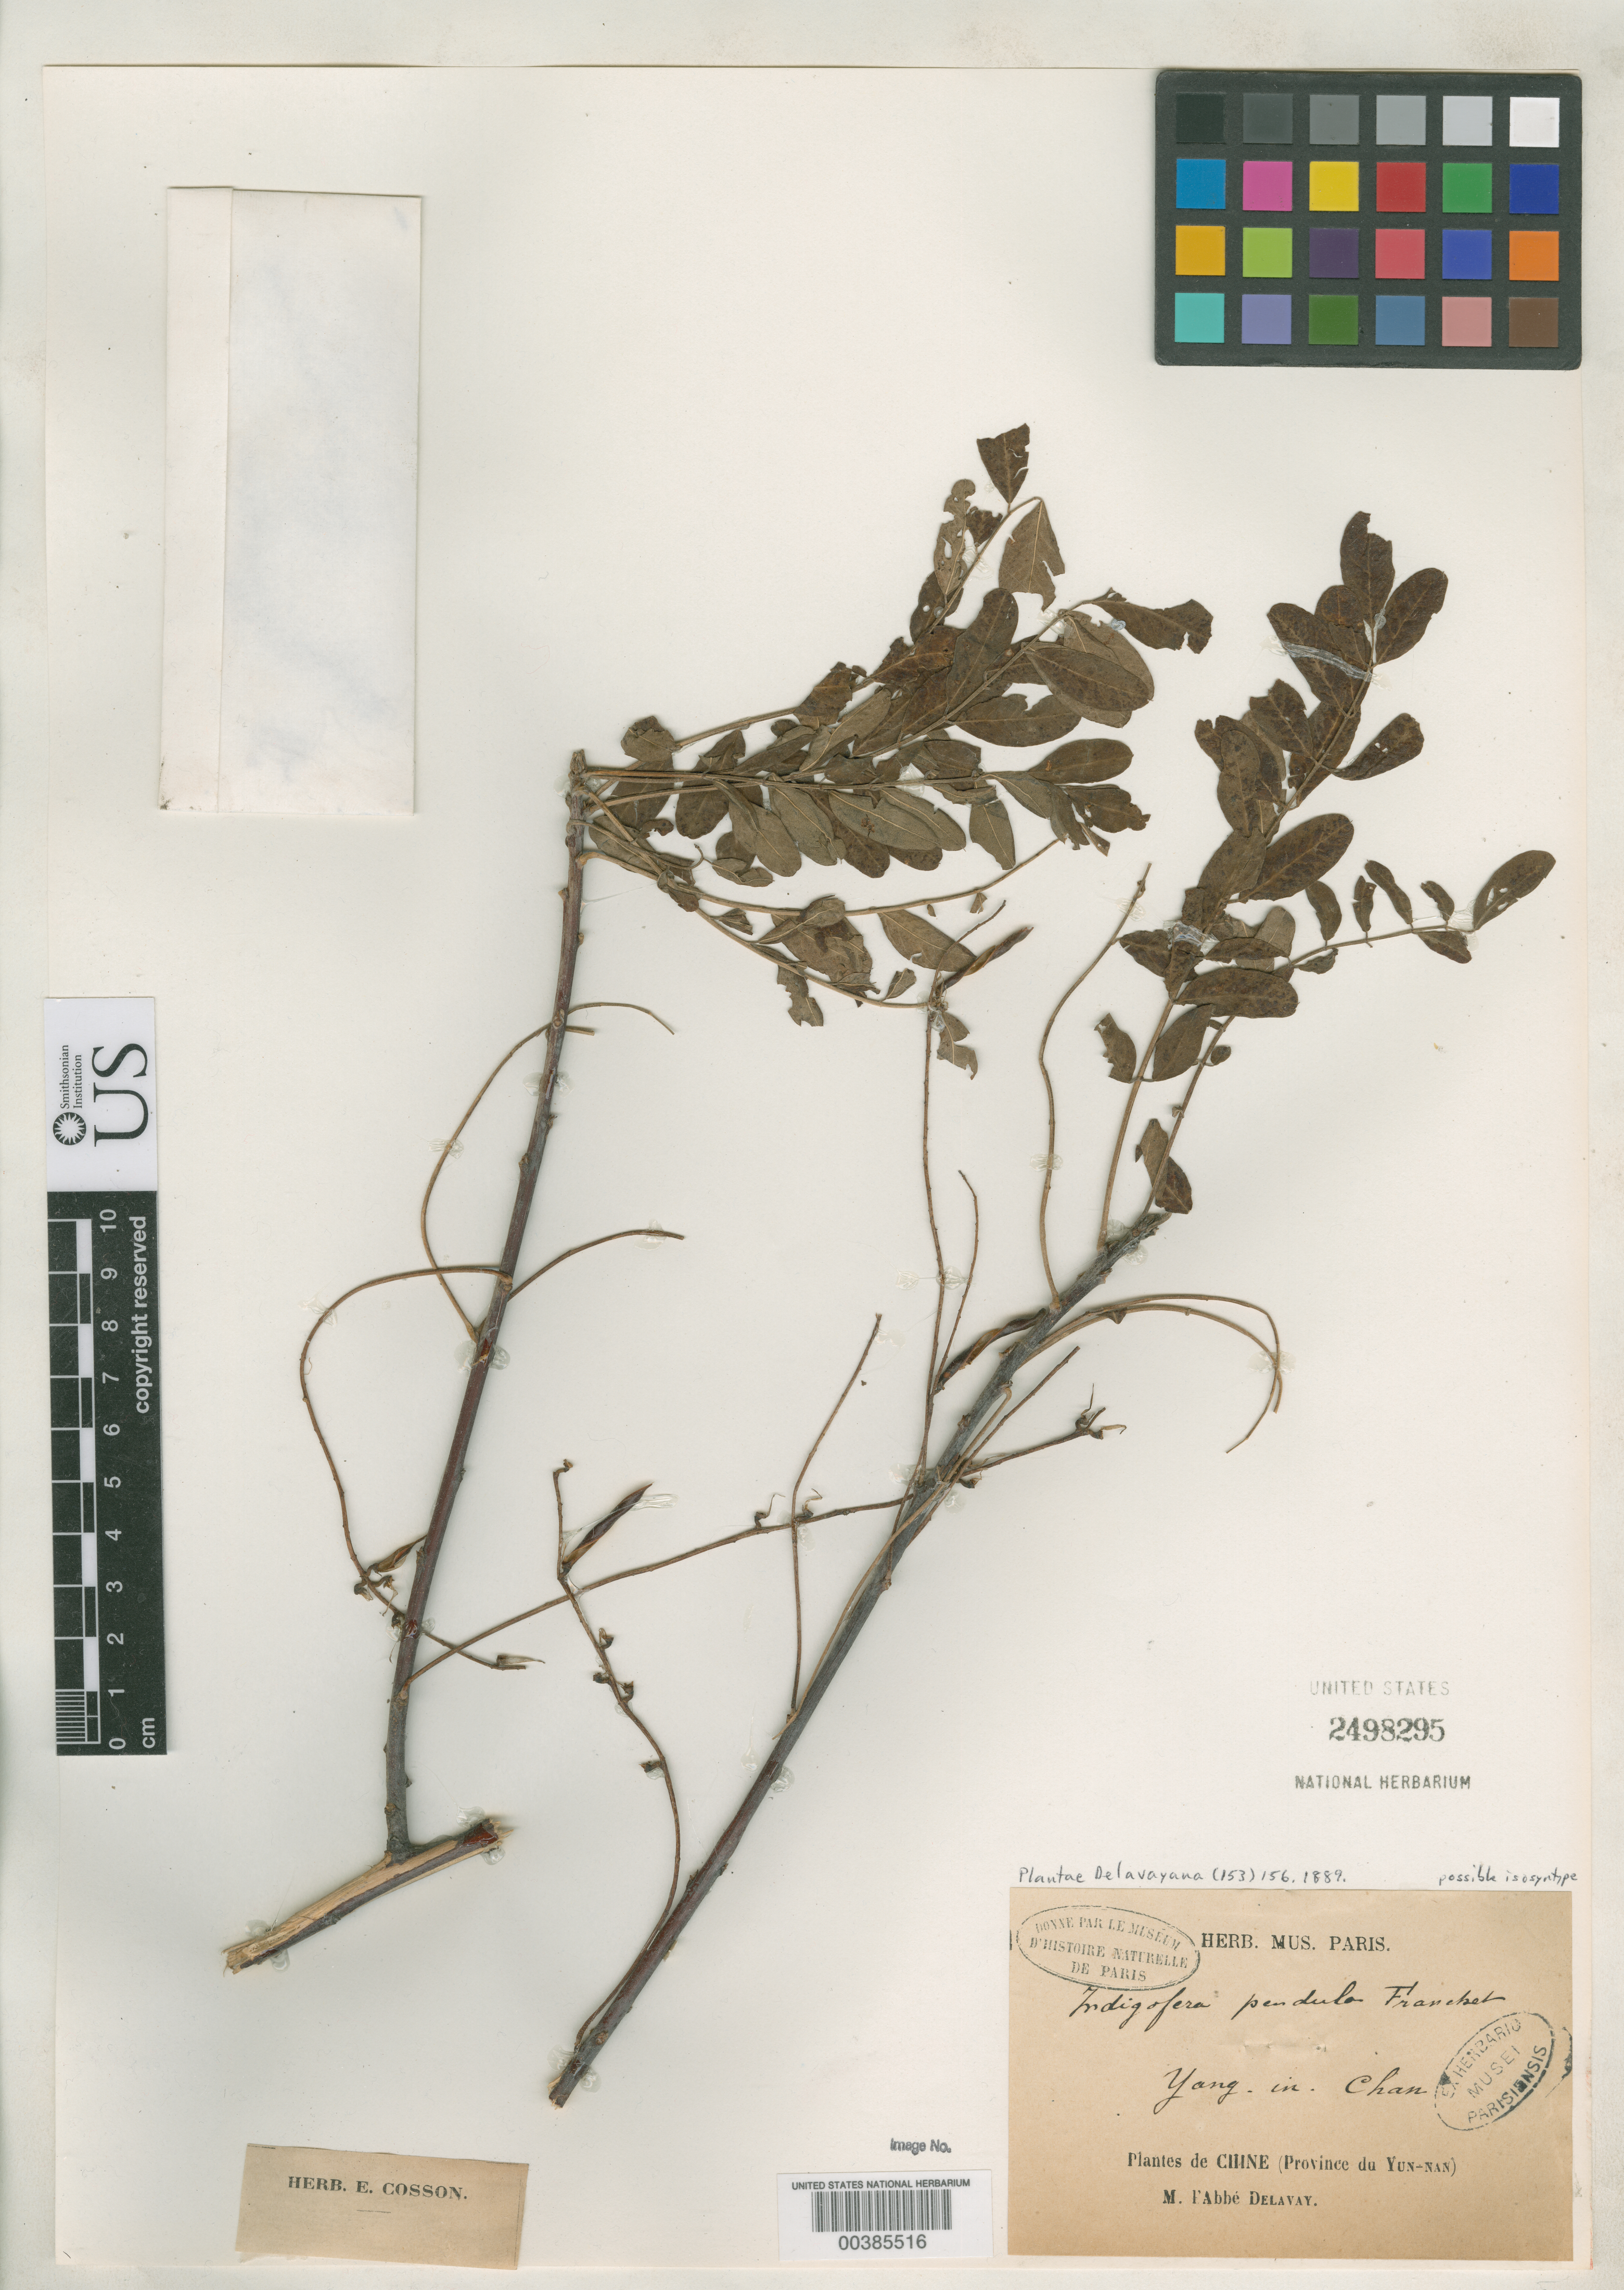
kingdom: Plantae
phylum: Tracheophyta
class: Magnoliopsida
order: Fabales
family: Fabaceae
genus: Indigofera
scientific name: Indigofera pendula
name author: Franch.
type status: Possible Isosyntype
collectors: P. Delavay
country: China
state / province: Yunnan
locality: Yang-in-chan.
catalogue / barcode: US 2498295